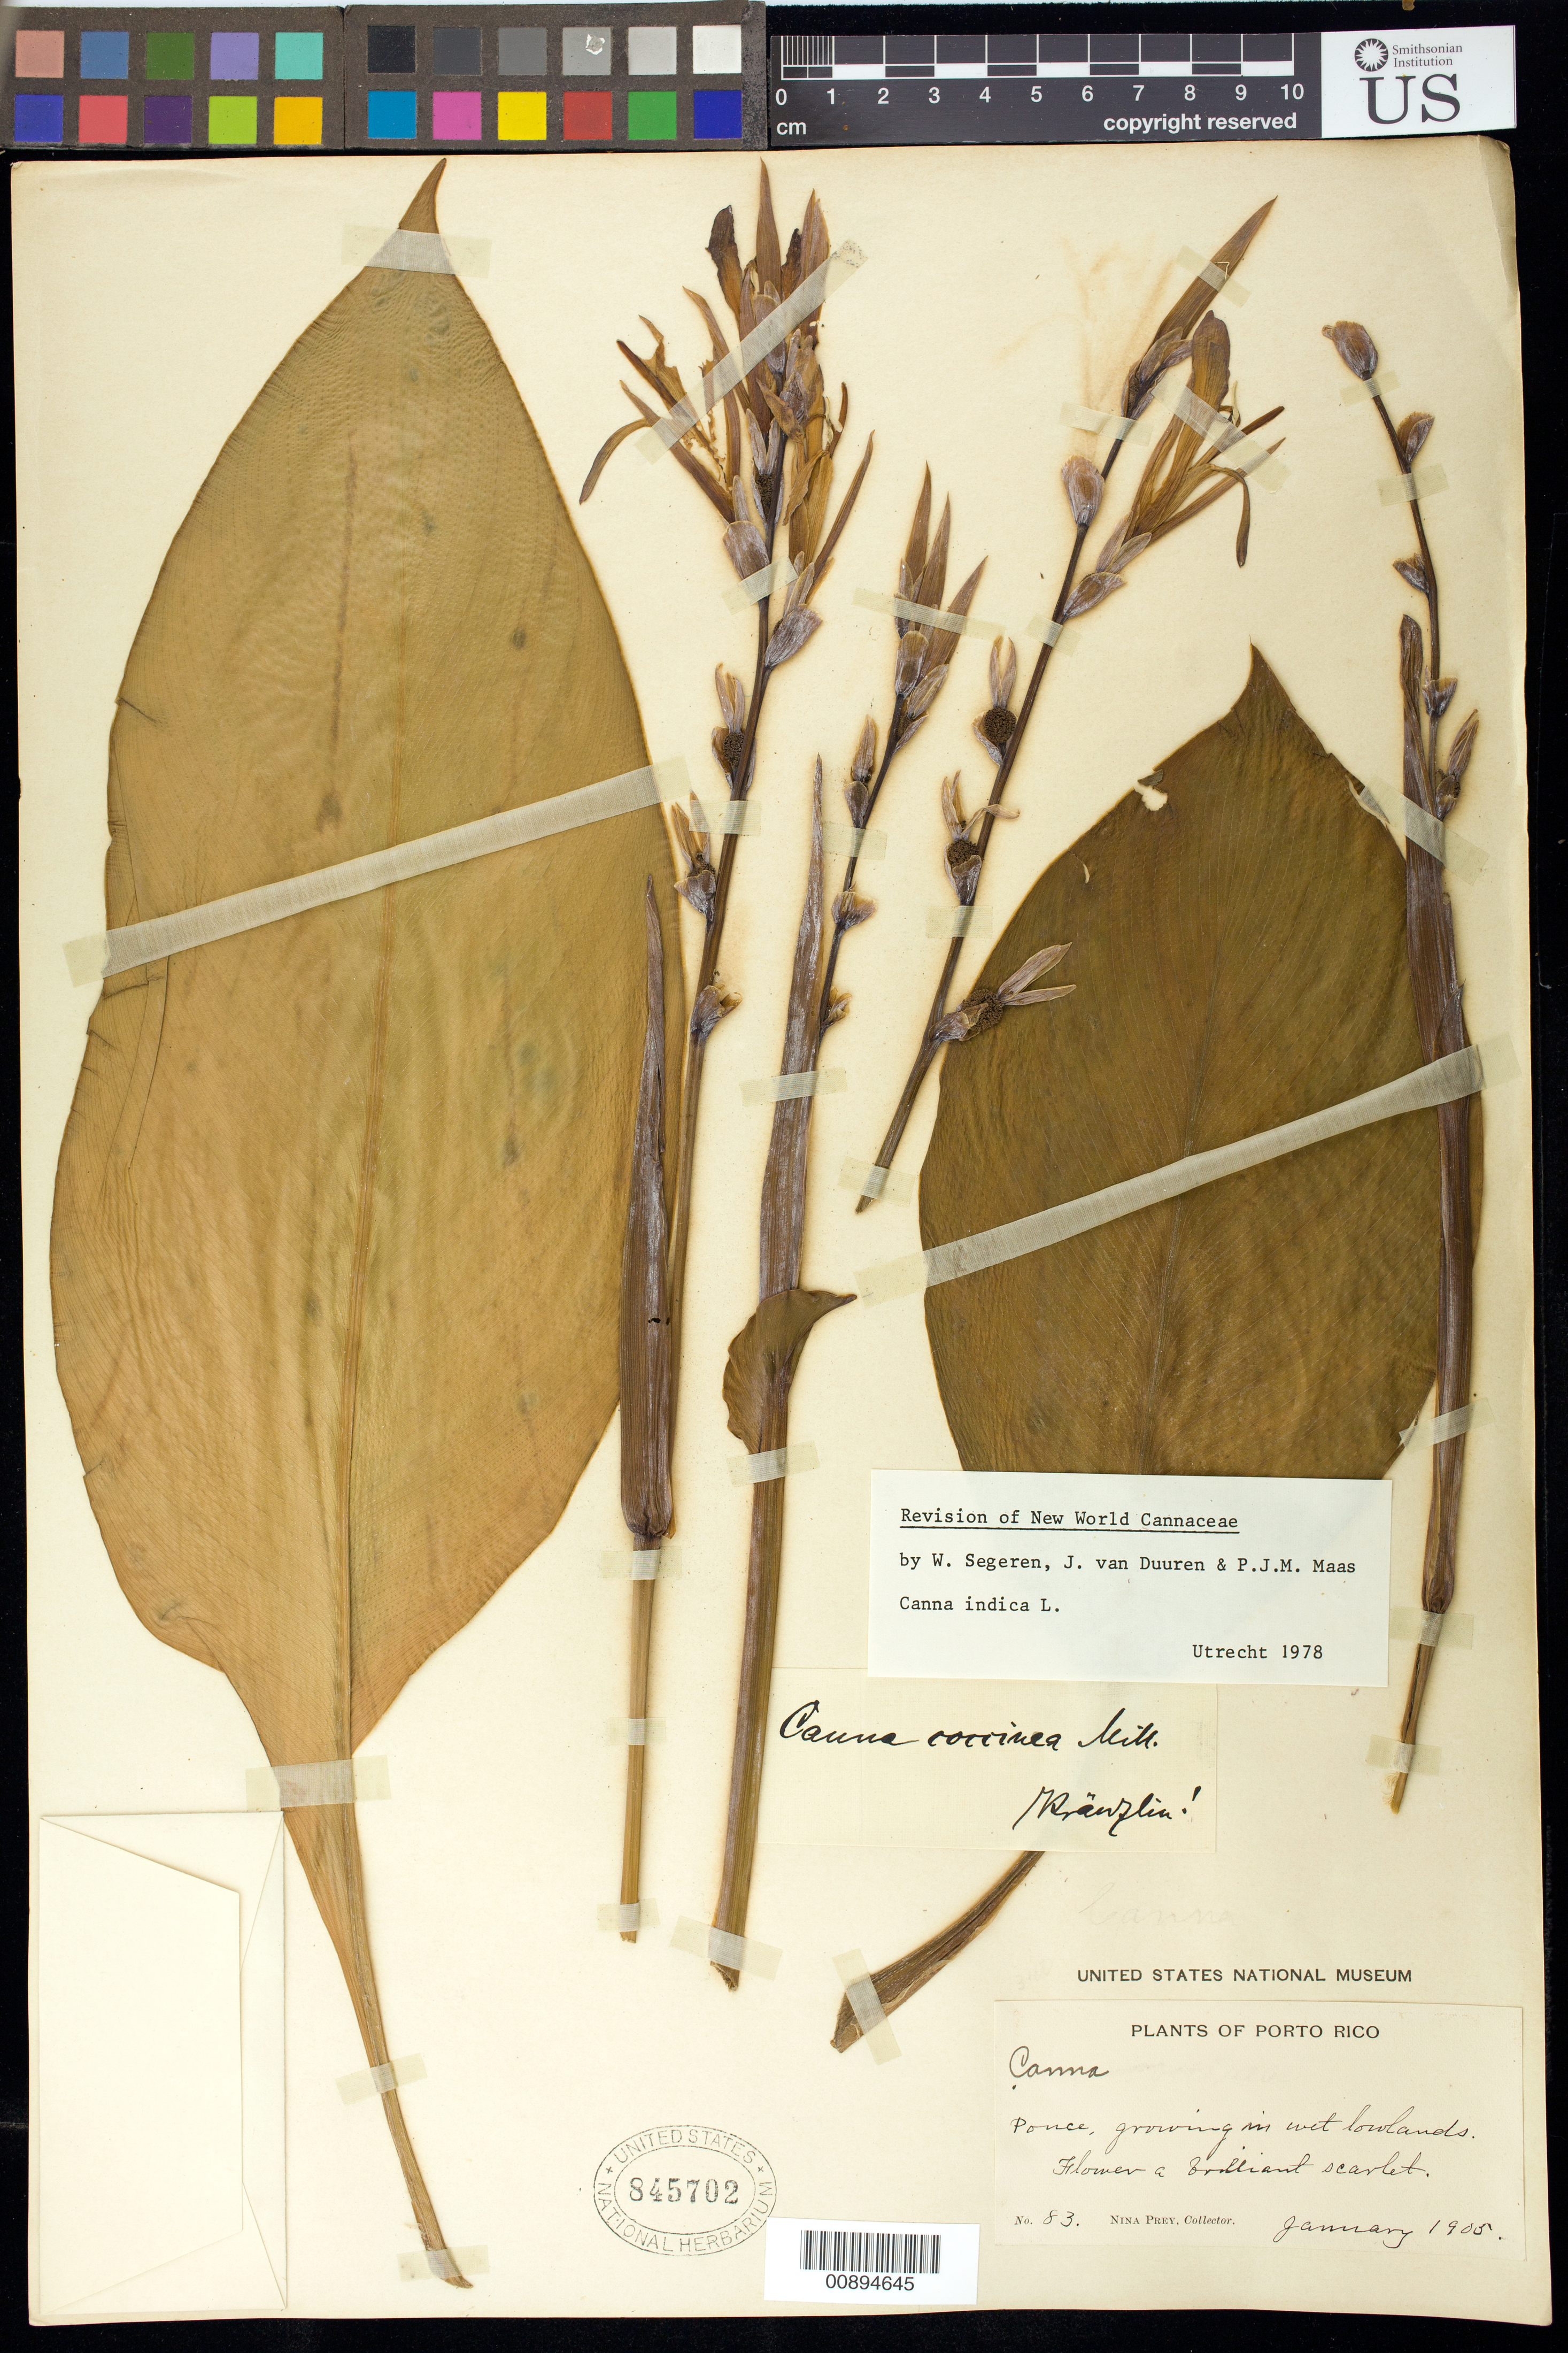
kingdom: Plantae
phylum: Tracheophyta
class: Liliopsida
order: Zingiberales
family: Cannaceae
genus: Canna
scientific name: Canna indica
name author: L.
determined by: Utrecht, --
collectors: N. Prey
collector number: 83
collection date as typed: Jan 1905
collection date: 1905-01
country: Puerto Rico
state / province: Ponce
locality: Ponce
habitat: Wet lowlands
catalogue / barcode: US 845702